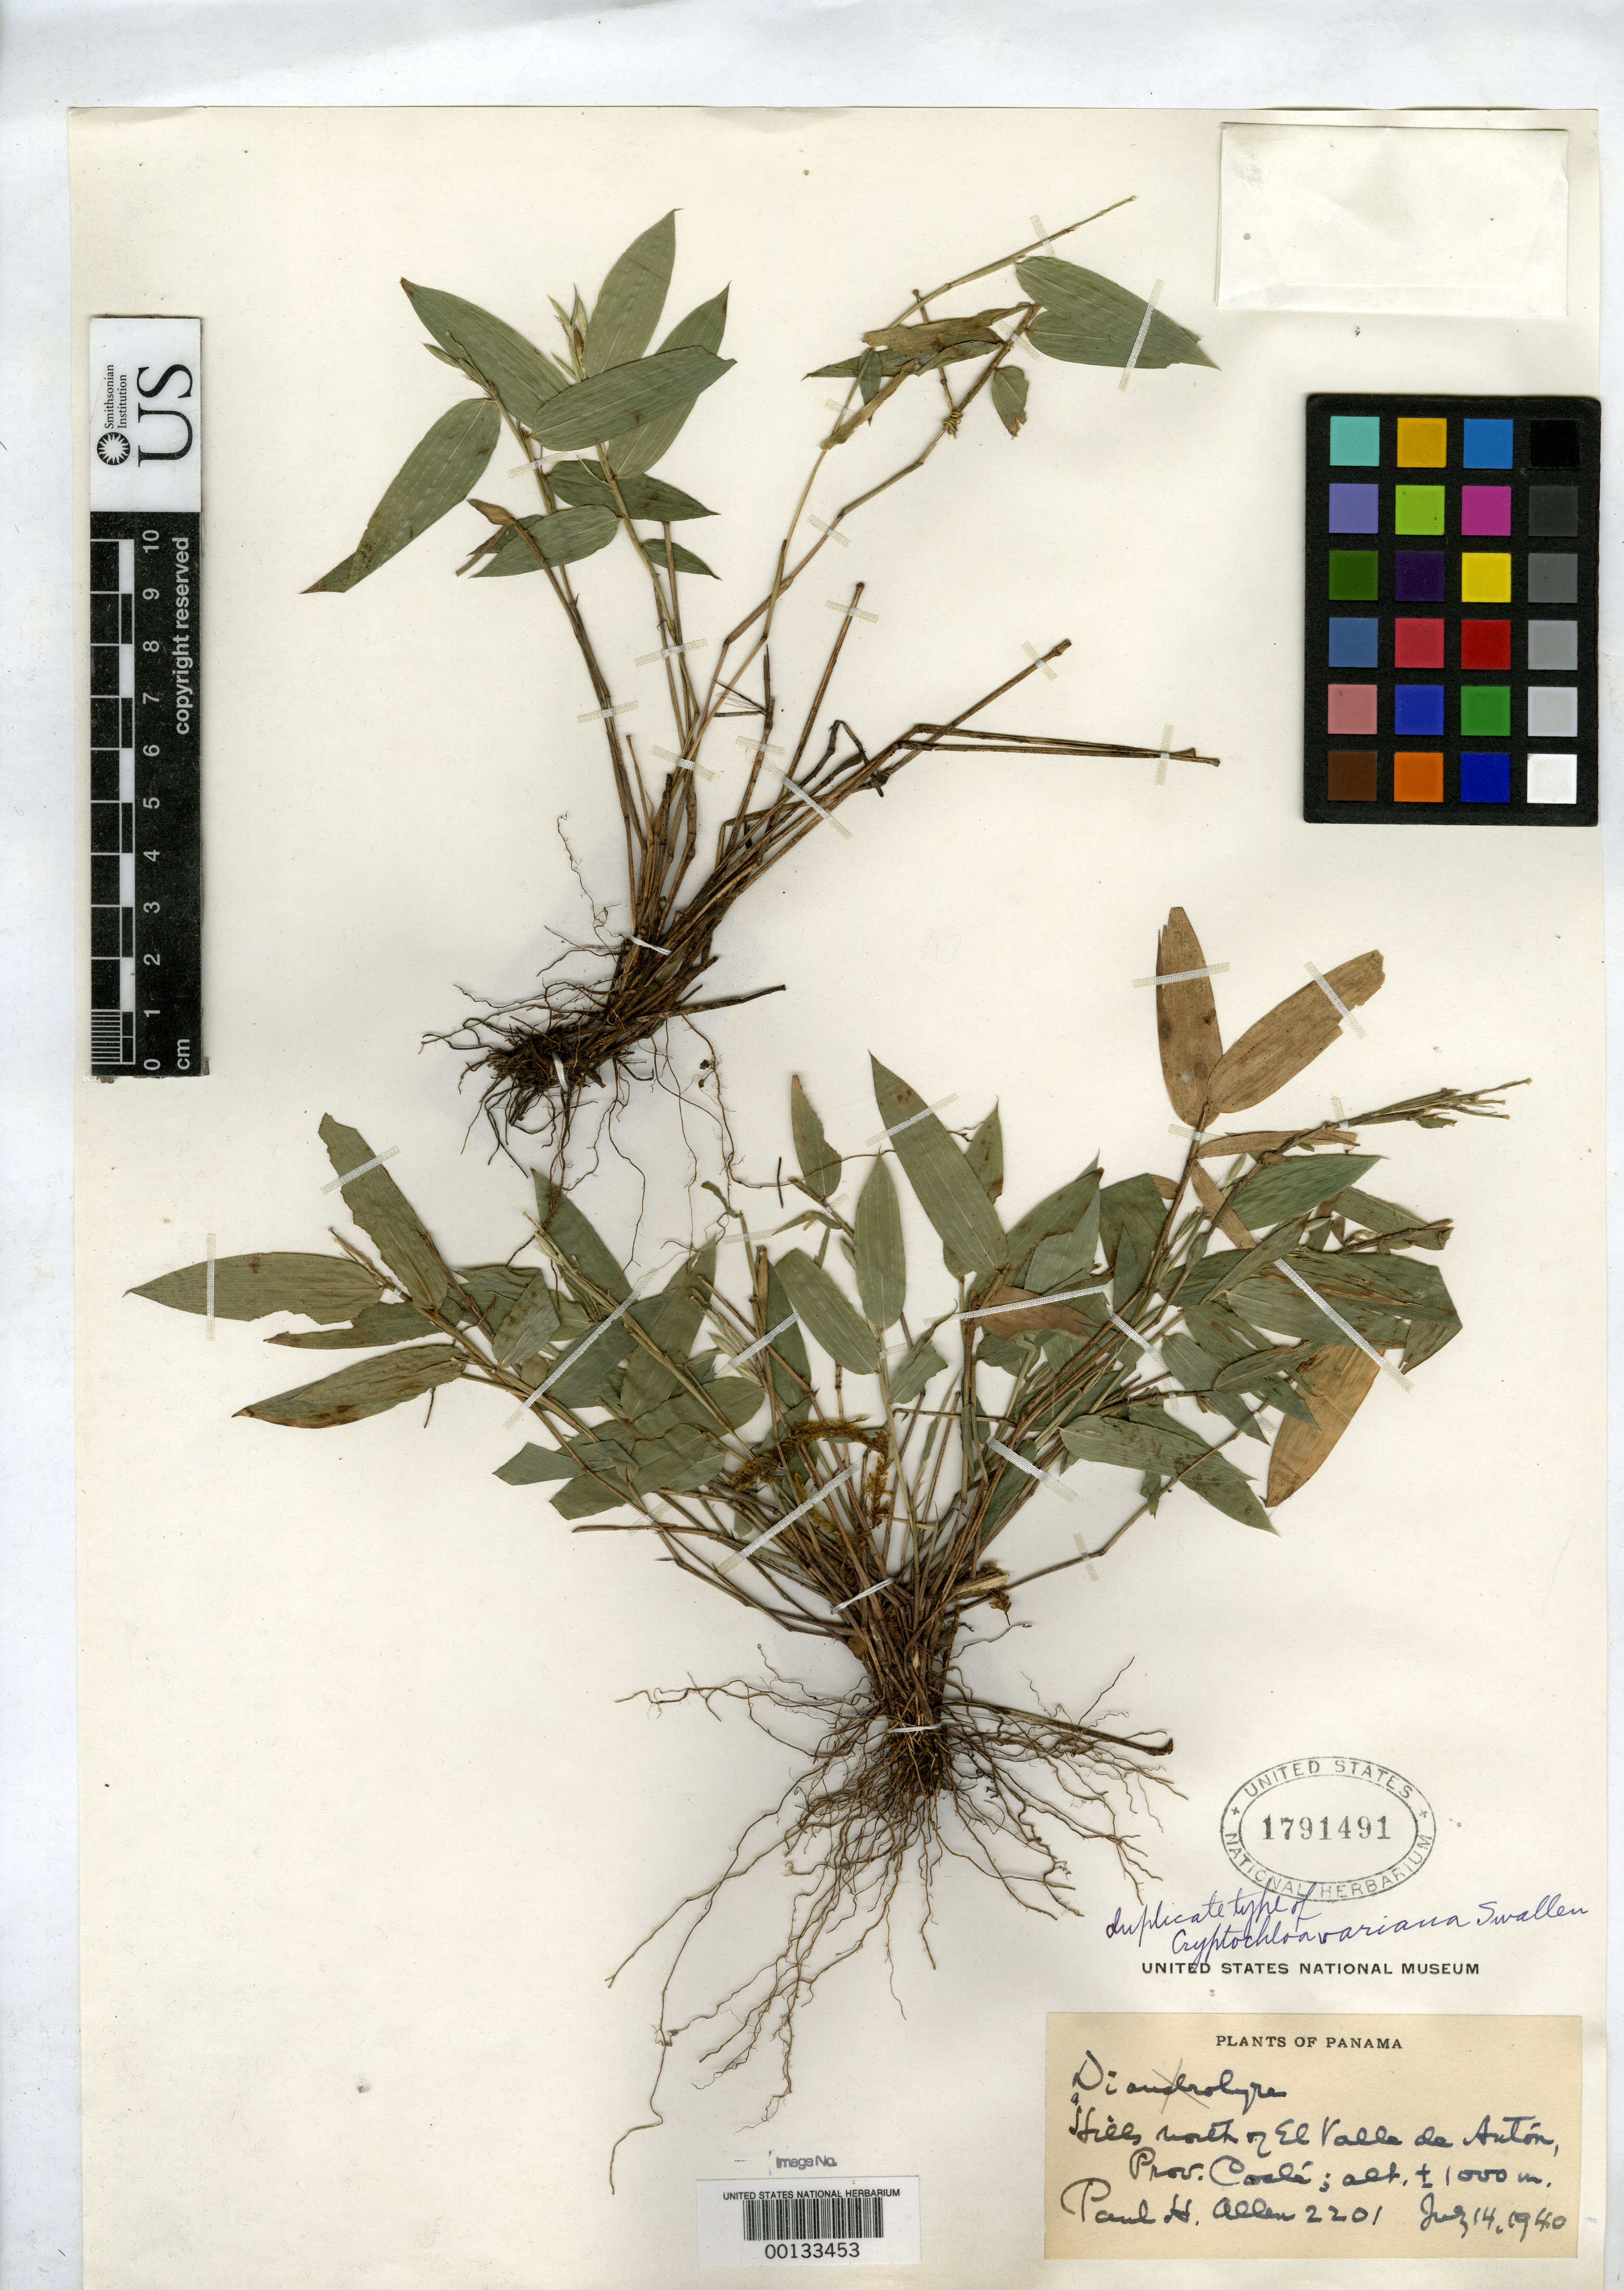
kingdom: Plantae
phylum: Tracheophyta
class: Liliopsida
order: Poales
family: Poaceae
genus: Cryptochloa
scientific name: Cryptochloa variana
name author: Swallen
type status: Isotype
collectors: P. H. Allen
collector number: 2201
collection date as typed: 14 Jul 1940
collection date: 1940-07-14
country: Panama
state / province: Coclé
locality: North of el Valle De Anton.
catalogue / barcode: US 1791491